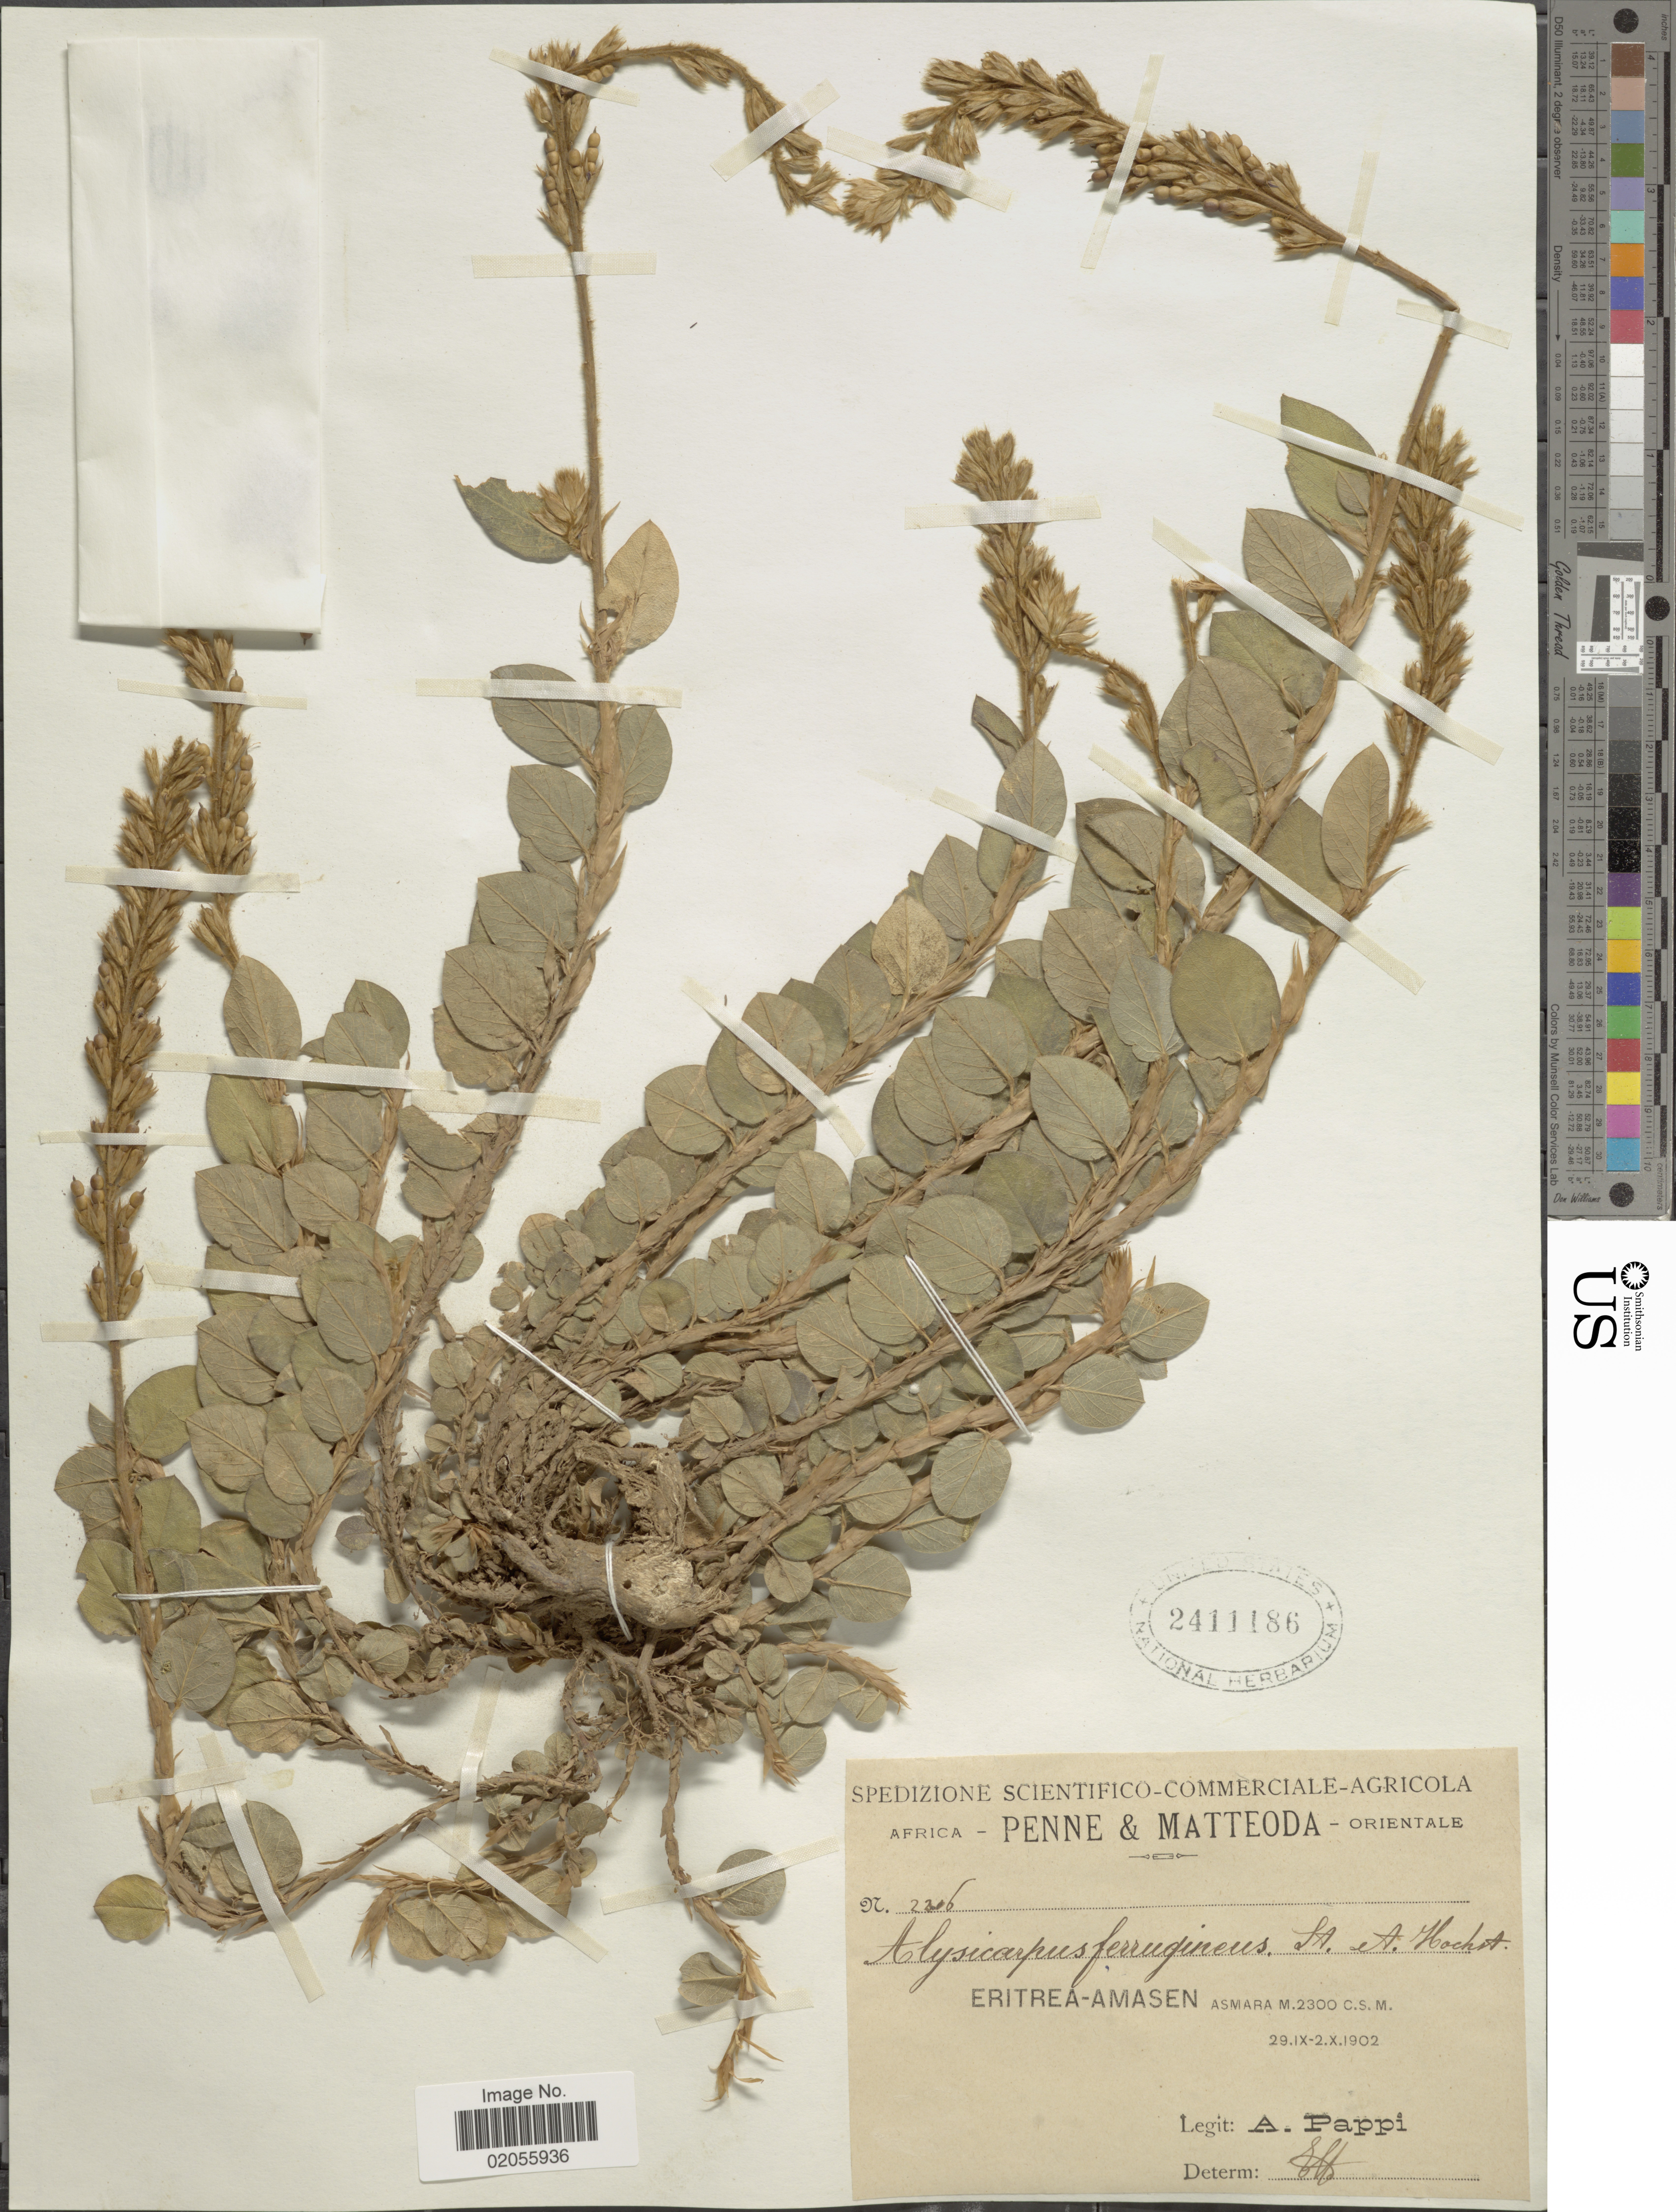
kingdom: Plantae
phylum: Tracheophyta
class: Magnoliopsida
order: Fabales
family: Fabaceae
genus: Alysicarpus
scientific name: Alysicarpus ferrugineus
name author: Hochst. & Steud. ex A. Rich.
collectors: A. Pappi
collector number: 2306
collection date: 1902-09-29/1902-10-20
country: Eritrea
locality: Pene & Matteoda. Erotrea-Amasen, Asmara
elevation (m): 2300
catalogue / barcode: US 2411186